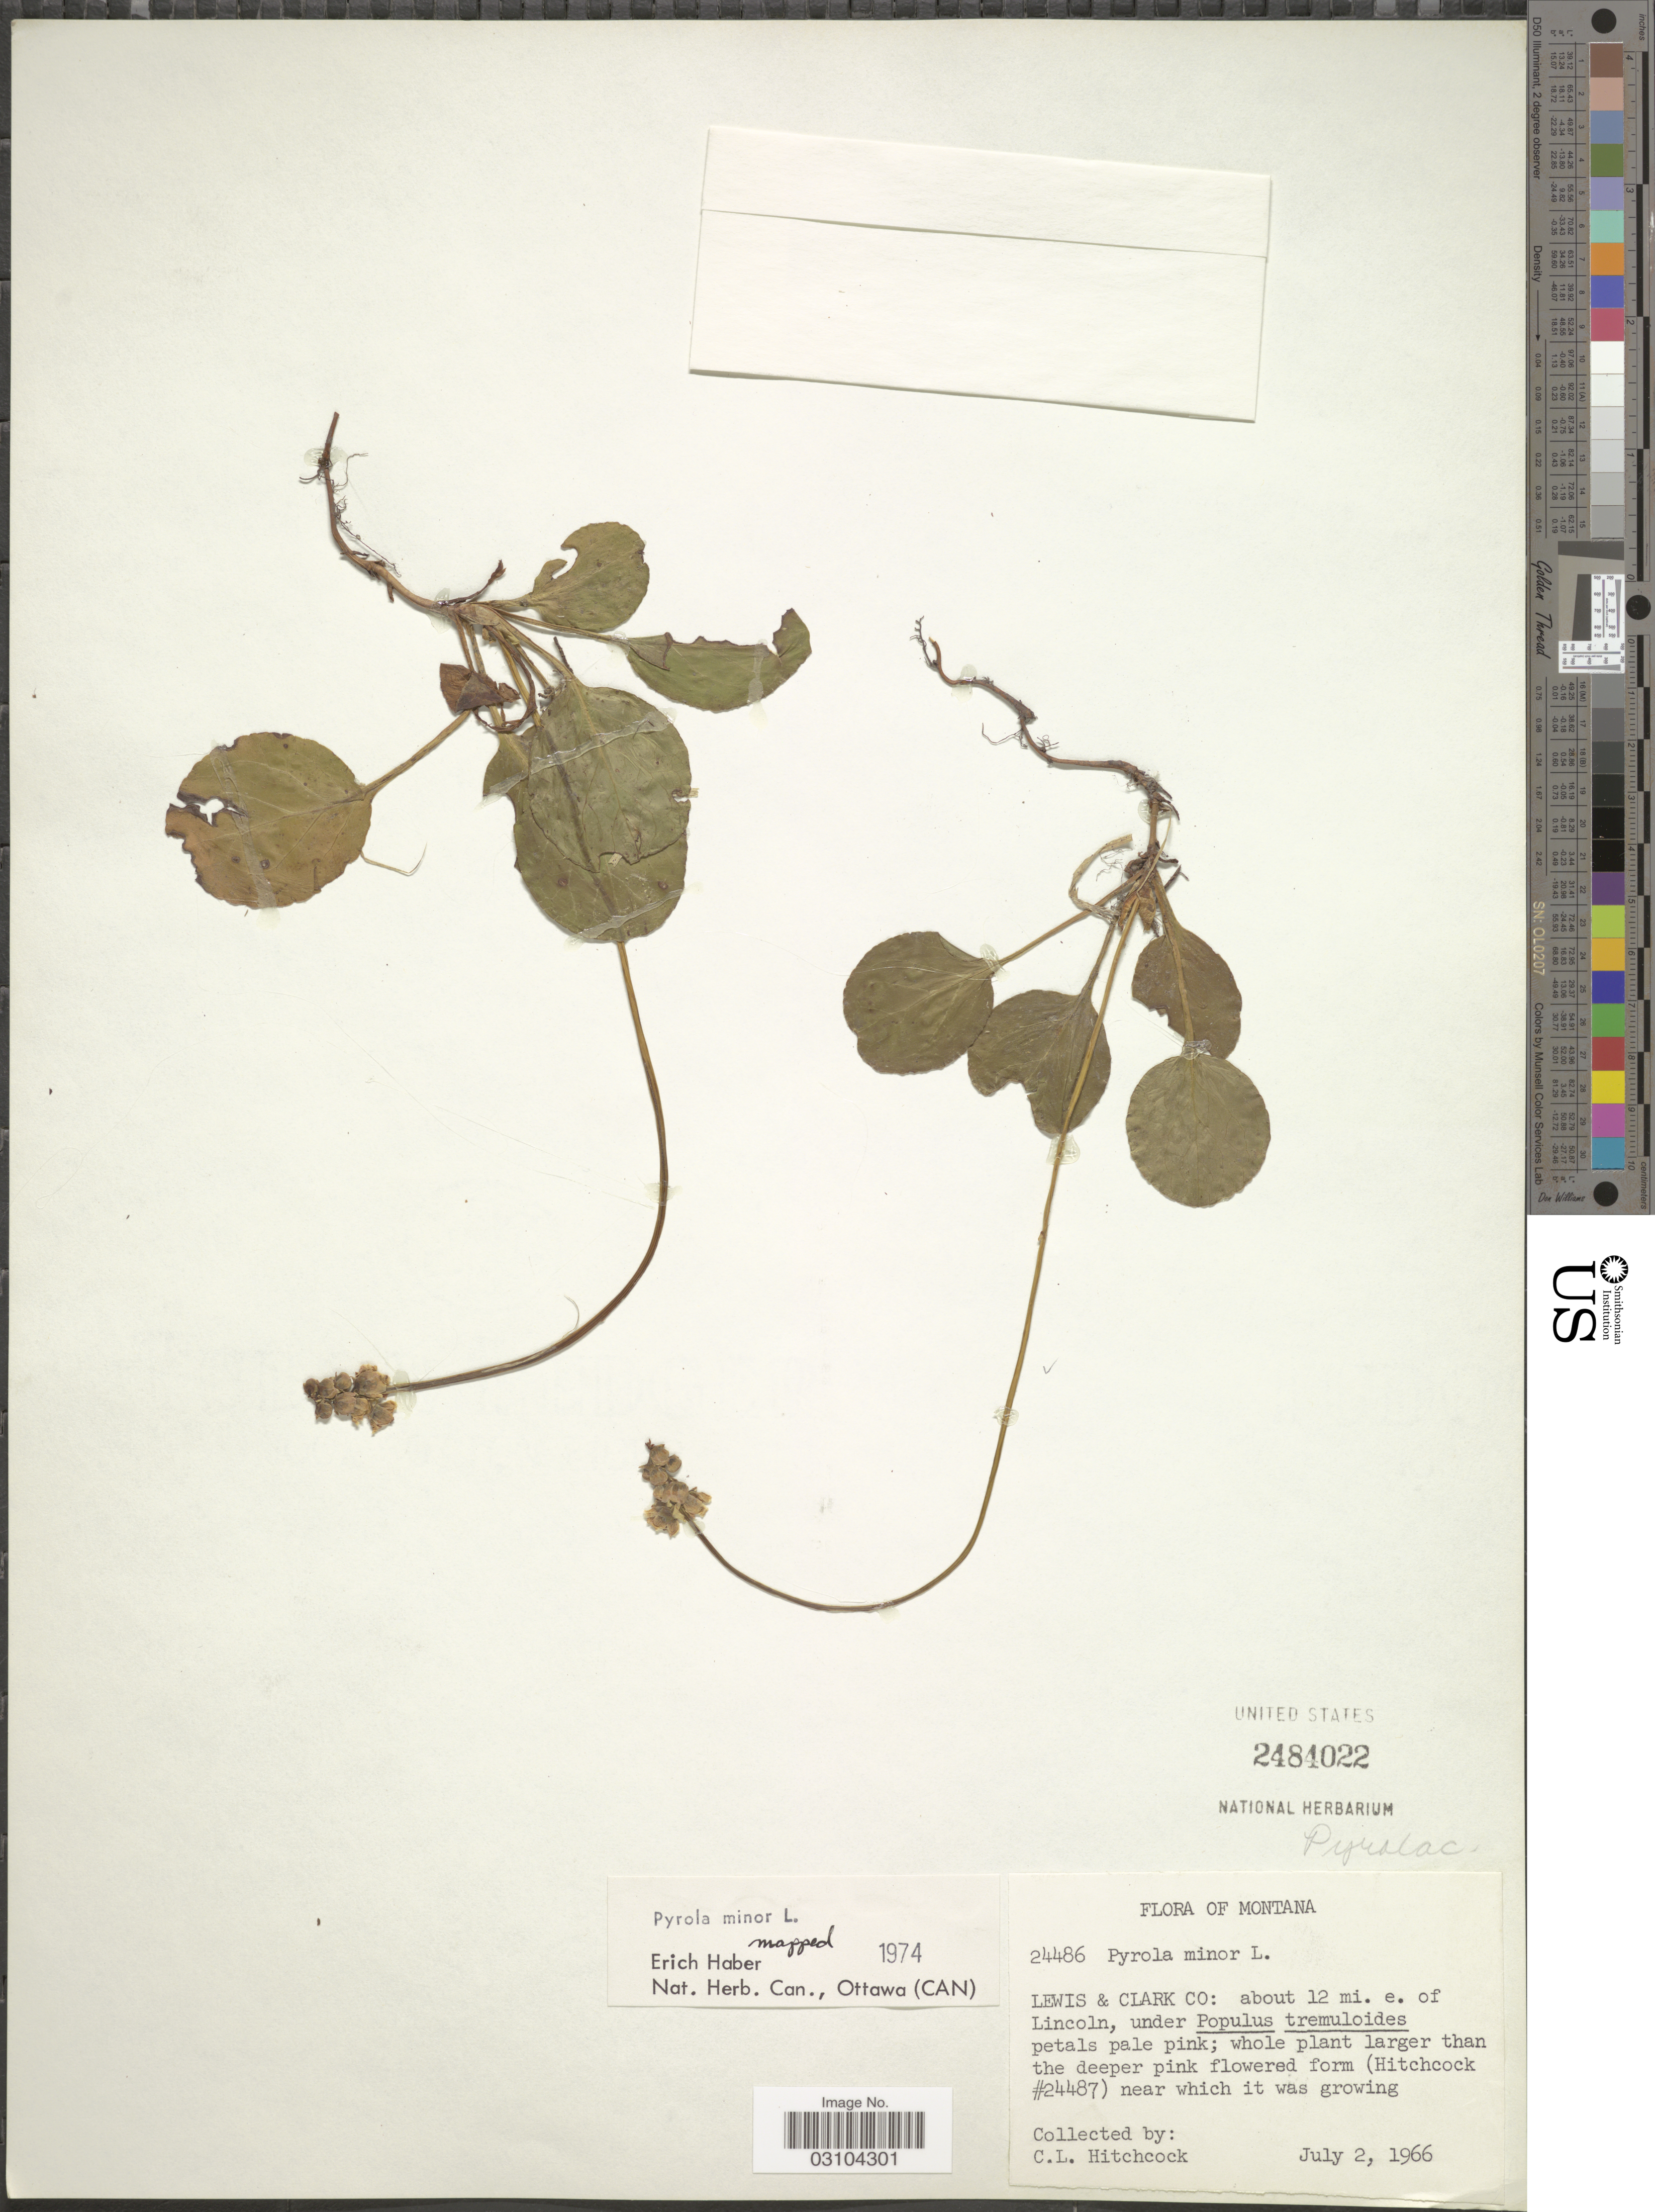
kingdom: Plantae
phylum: Tracheophyta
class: Magnoliopsida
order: Ericales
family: Ericaceae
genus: Pyrola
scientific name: Pyrola minor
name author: L.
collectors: C. L. Hitchcock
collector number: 24486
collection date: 1966-07-02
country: United States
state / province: Montana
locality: Lewis & Clark Co: about 12 mi. e. of Lincoln.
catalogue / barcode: US 2484022